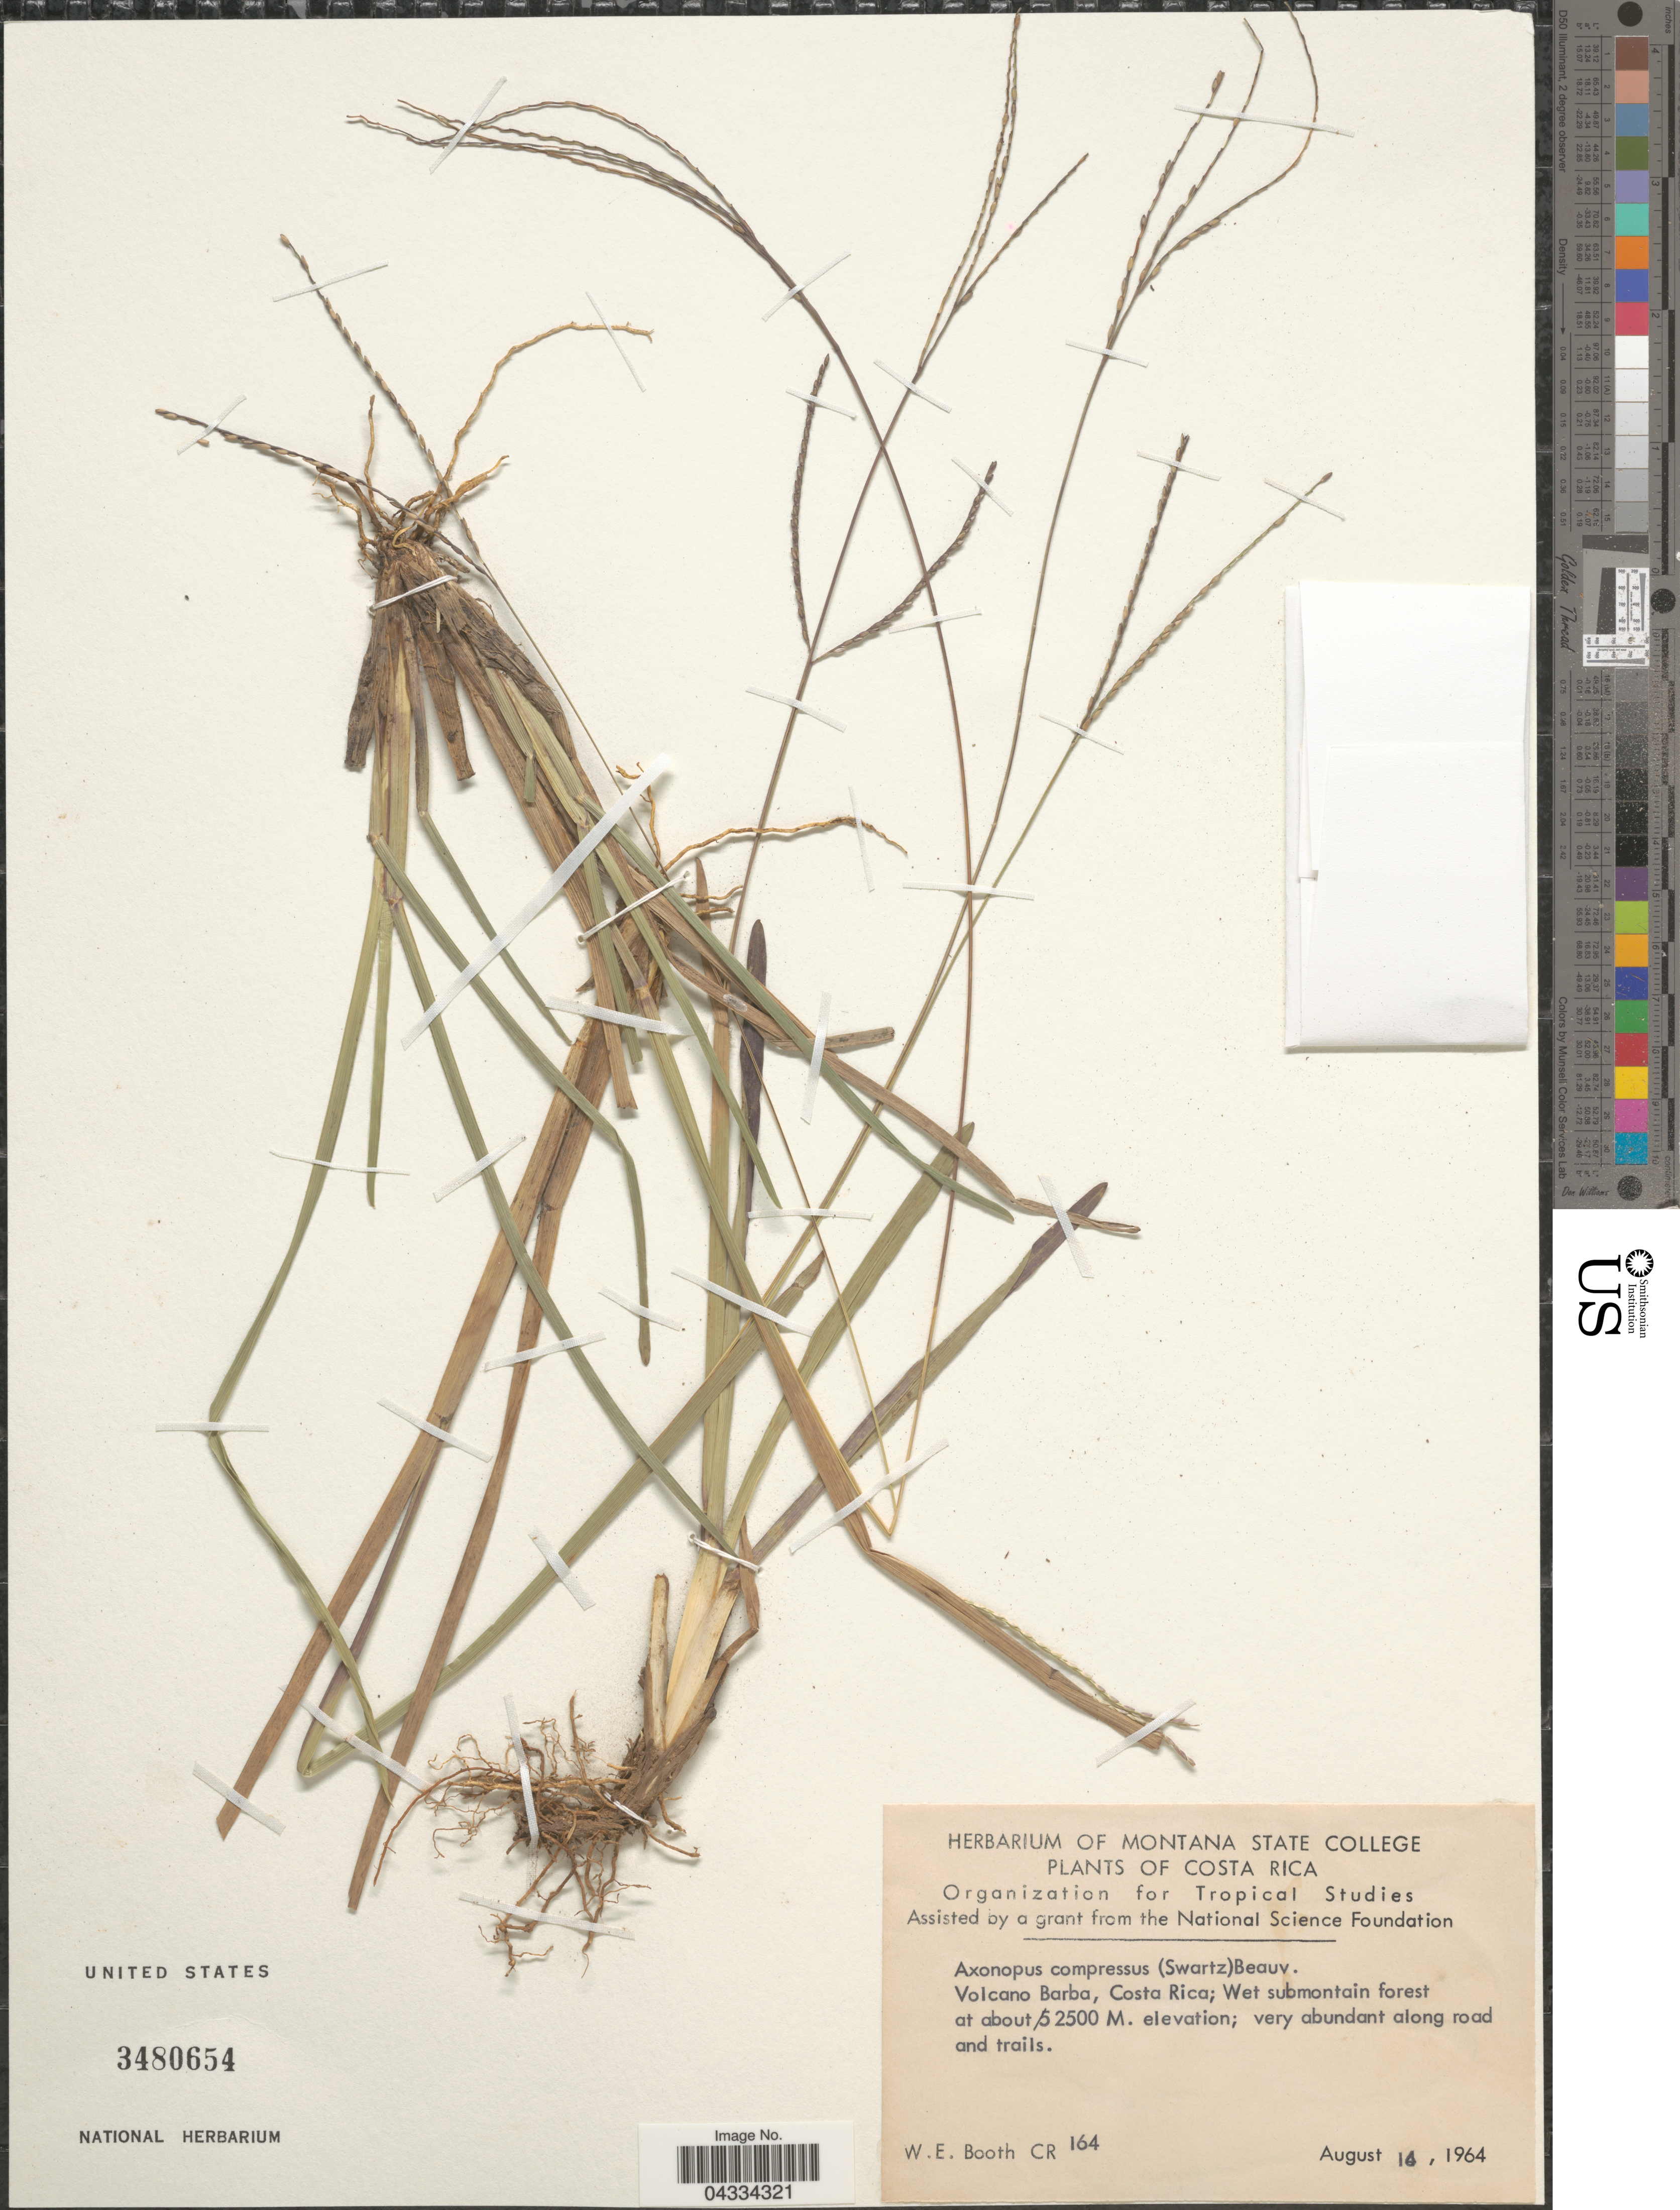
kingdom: Plantae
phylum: Tracheophyta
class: Liliopsida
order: Poales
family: Poaceae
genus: Axonopus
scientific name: Axonopus compressus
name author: (Sw.) P. Beauv.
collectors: W. Booth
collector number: CR164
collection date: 1964-08-16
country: Costa Rica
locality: Volcano Barba.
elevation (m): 2500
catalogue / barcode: US 3480654